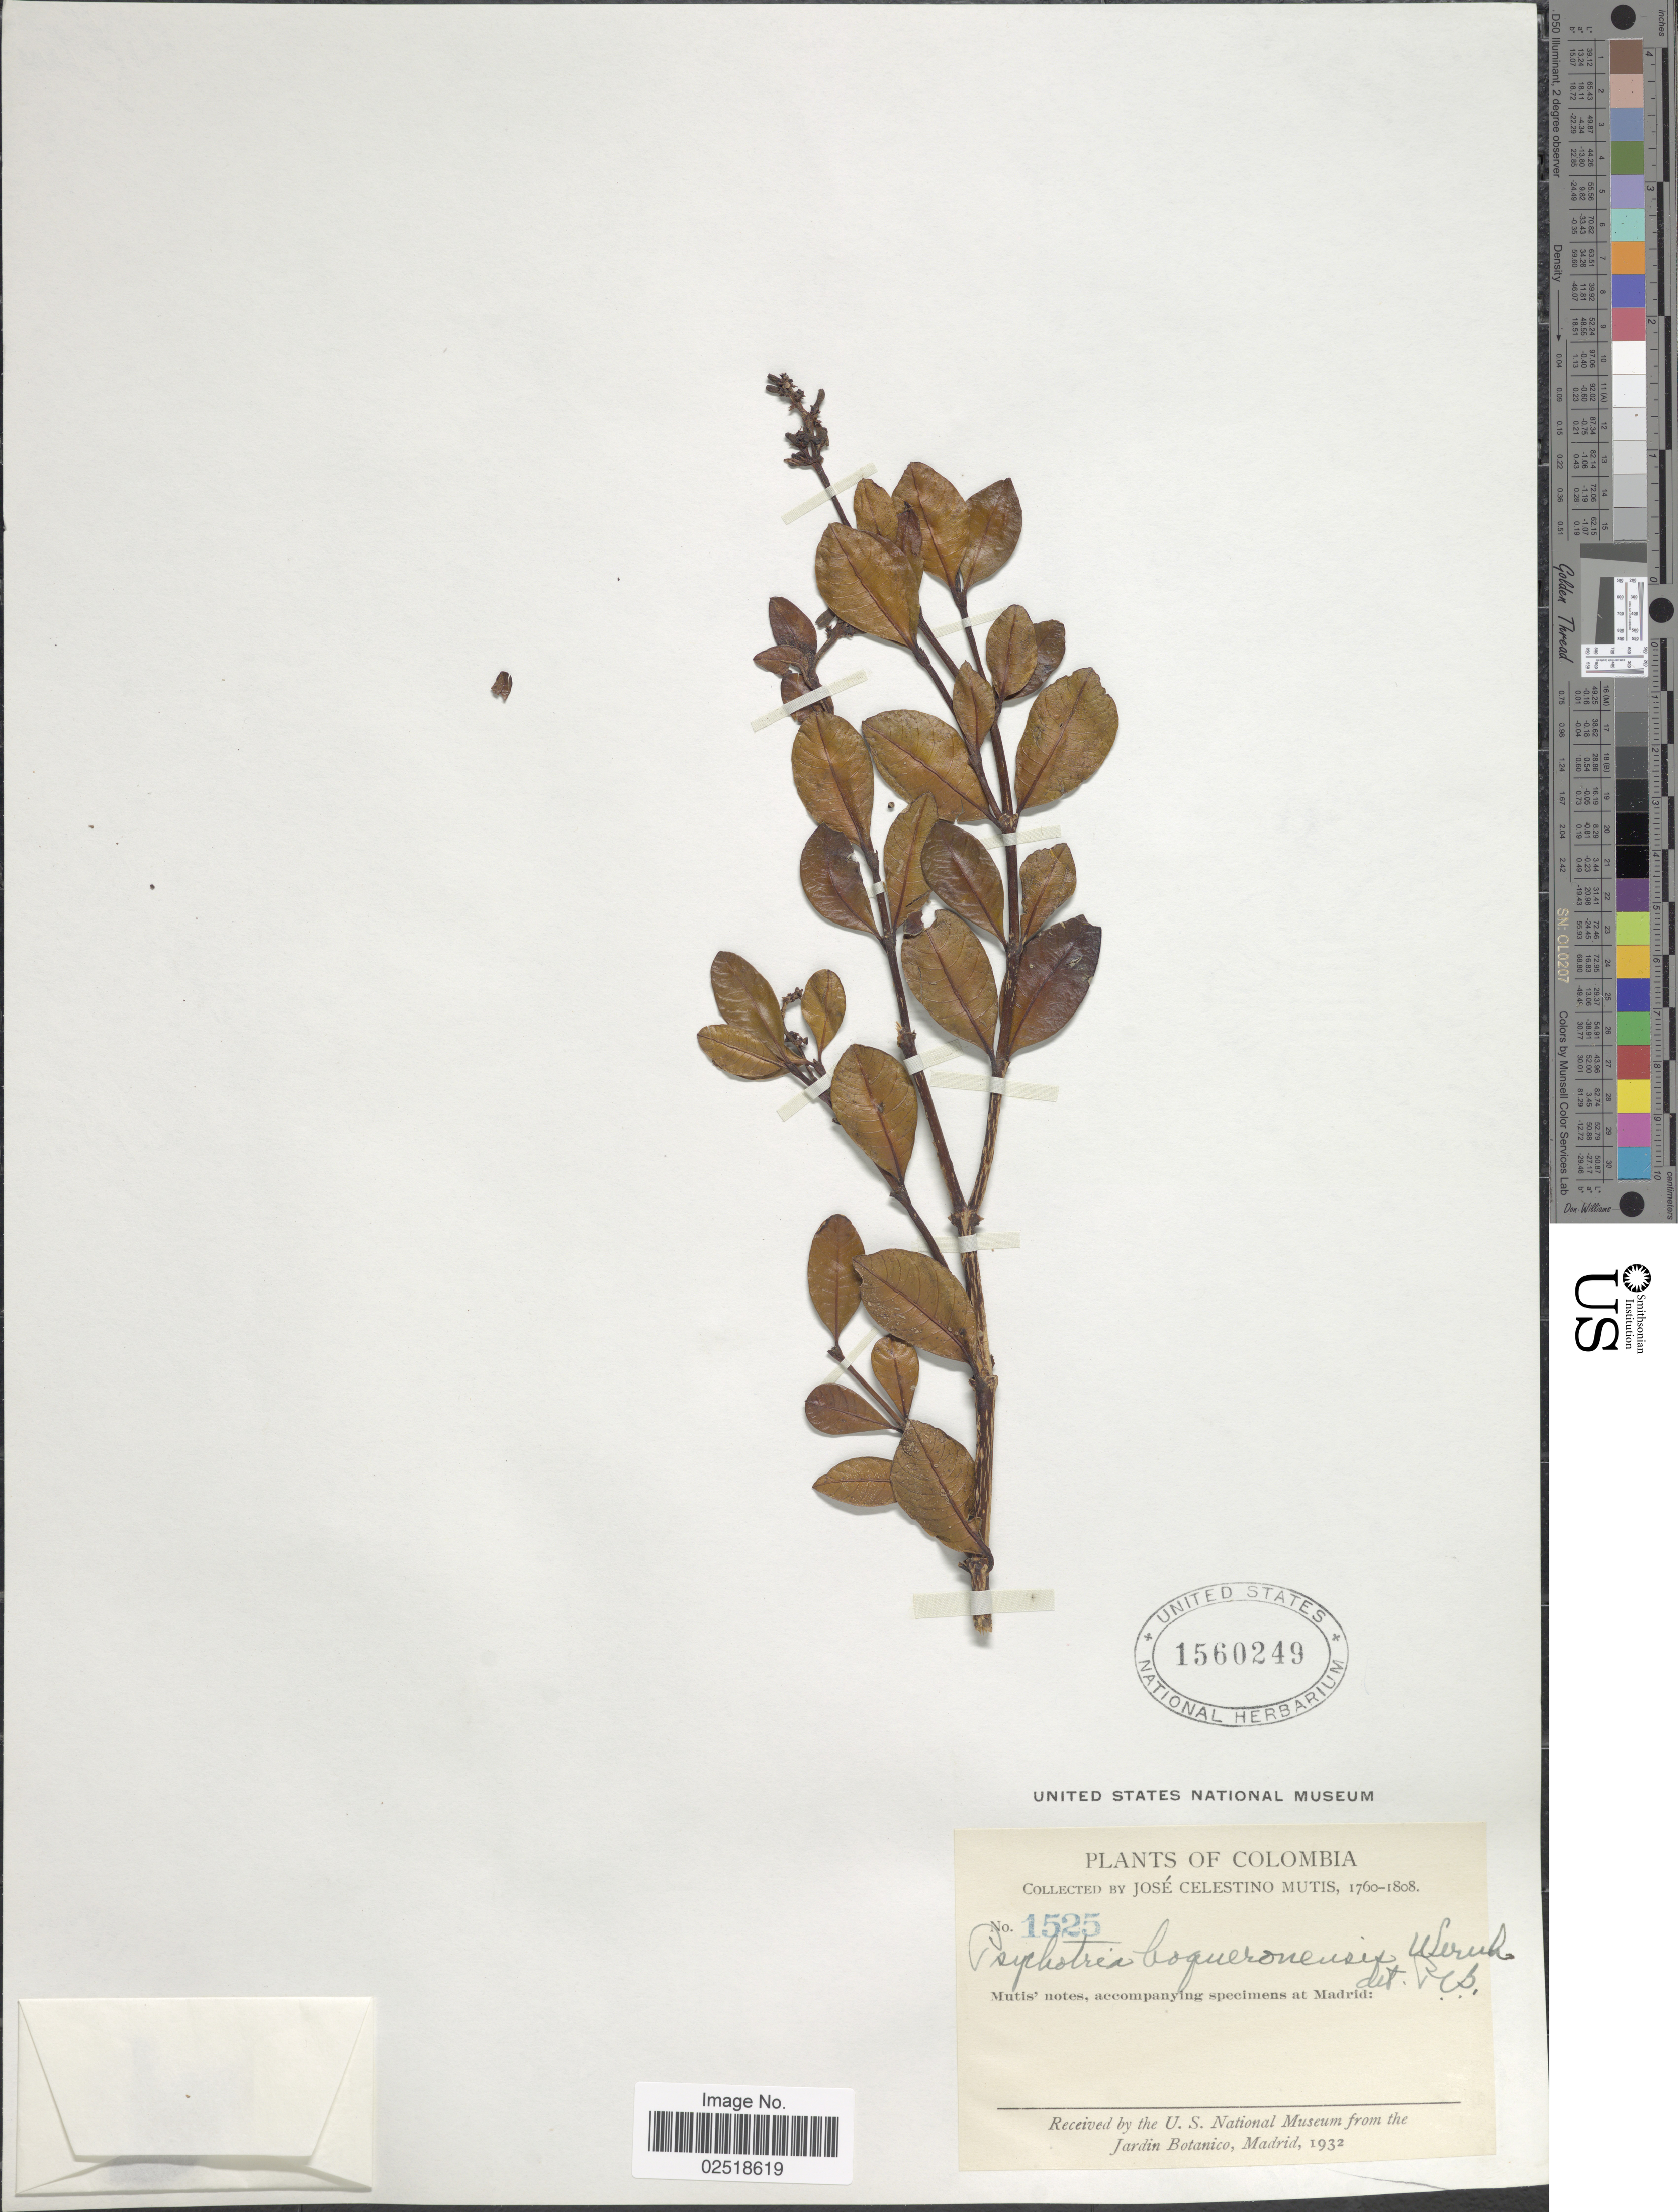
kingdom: Plantae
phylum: Tracheophyta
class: Magnoliopsida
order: Gentianales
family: Rubiaceae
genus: Psychotria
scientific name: Psychotria boqueronensis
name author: Wernham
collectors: J. C. B. Mutis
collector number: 1525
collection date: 1760/1808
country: Colombia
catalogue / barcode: US 1560249